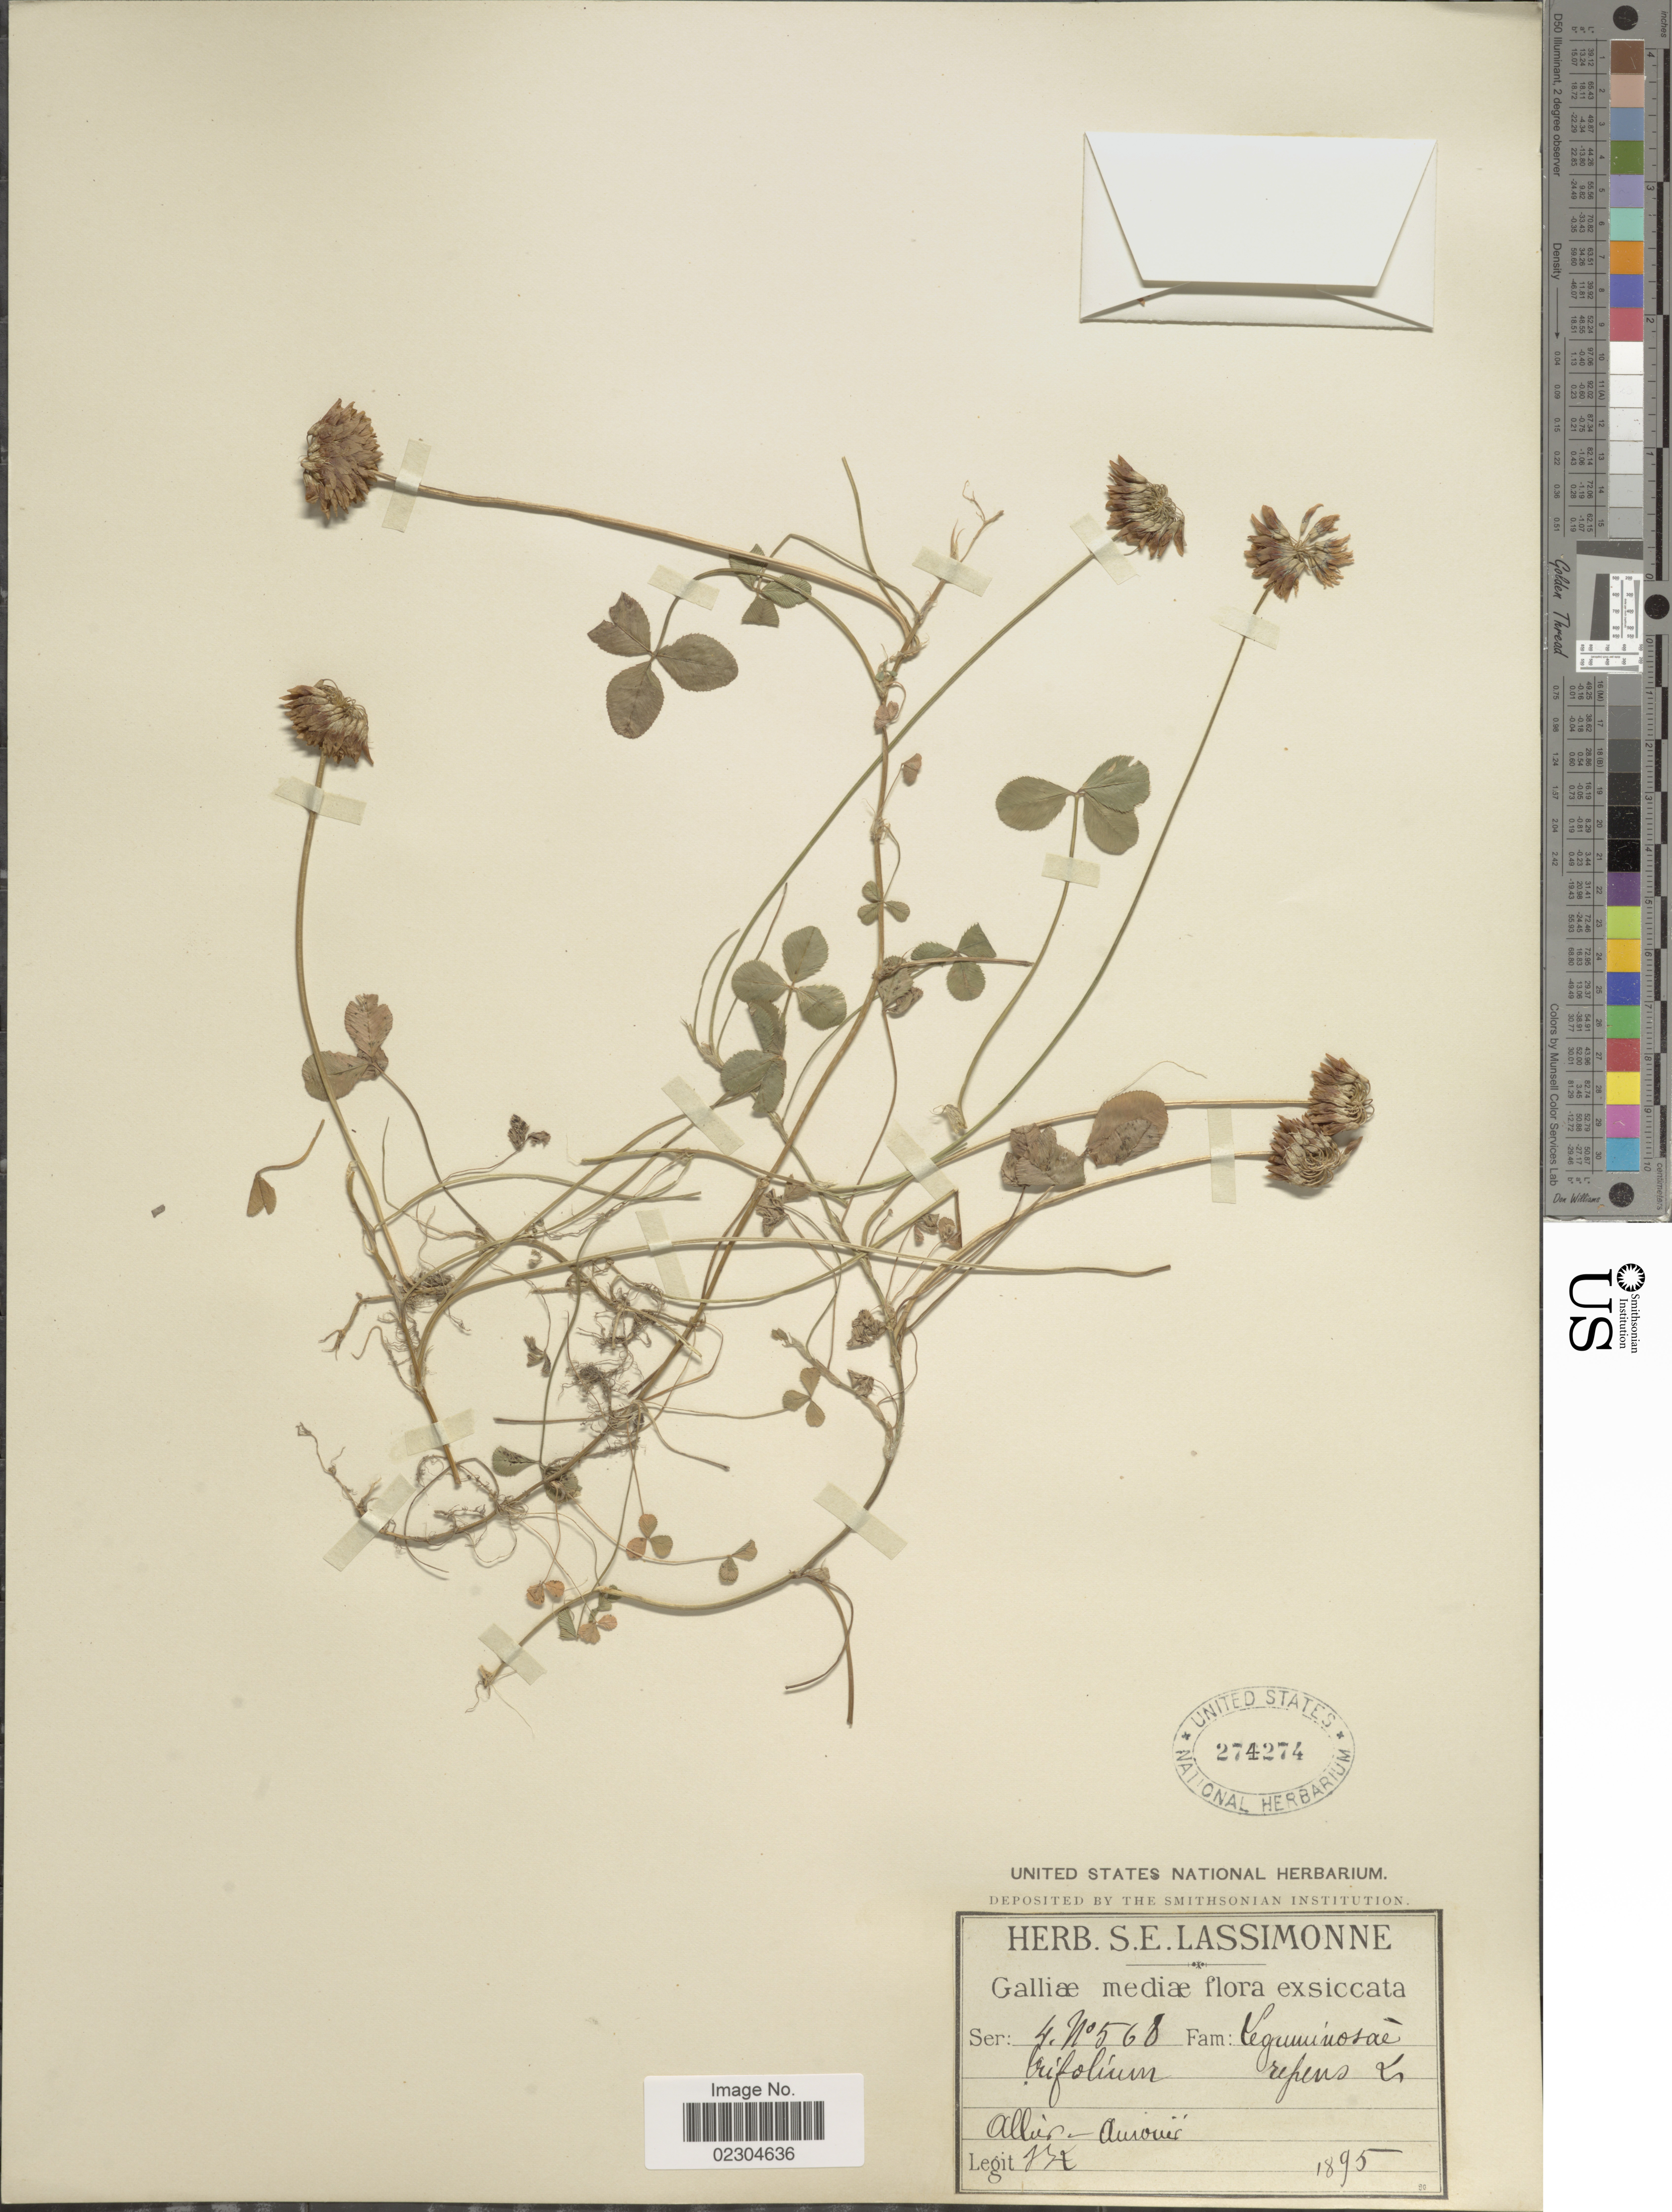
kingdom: Plantae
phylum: Tracheophyta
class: Magnoliopsida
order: Fabales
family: Fabaceae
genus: Trifolium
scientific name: Trifolium repens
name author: L.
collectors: S. Lassimonne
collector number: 568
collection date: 1895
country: France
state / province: Auvergne-Rhône-Alpes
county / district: Allier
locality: Galliæ mediæ [Central France]. Allier - Aurouër.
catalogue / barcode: US 274274